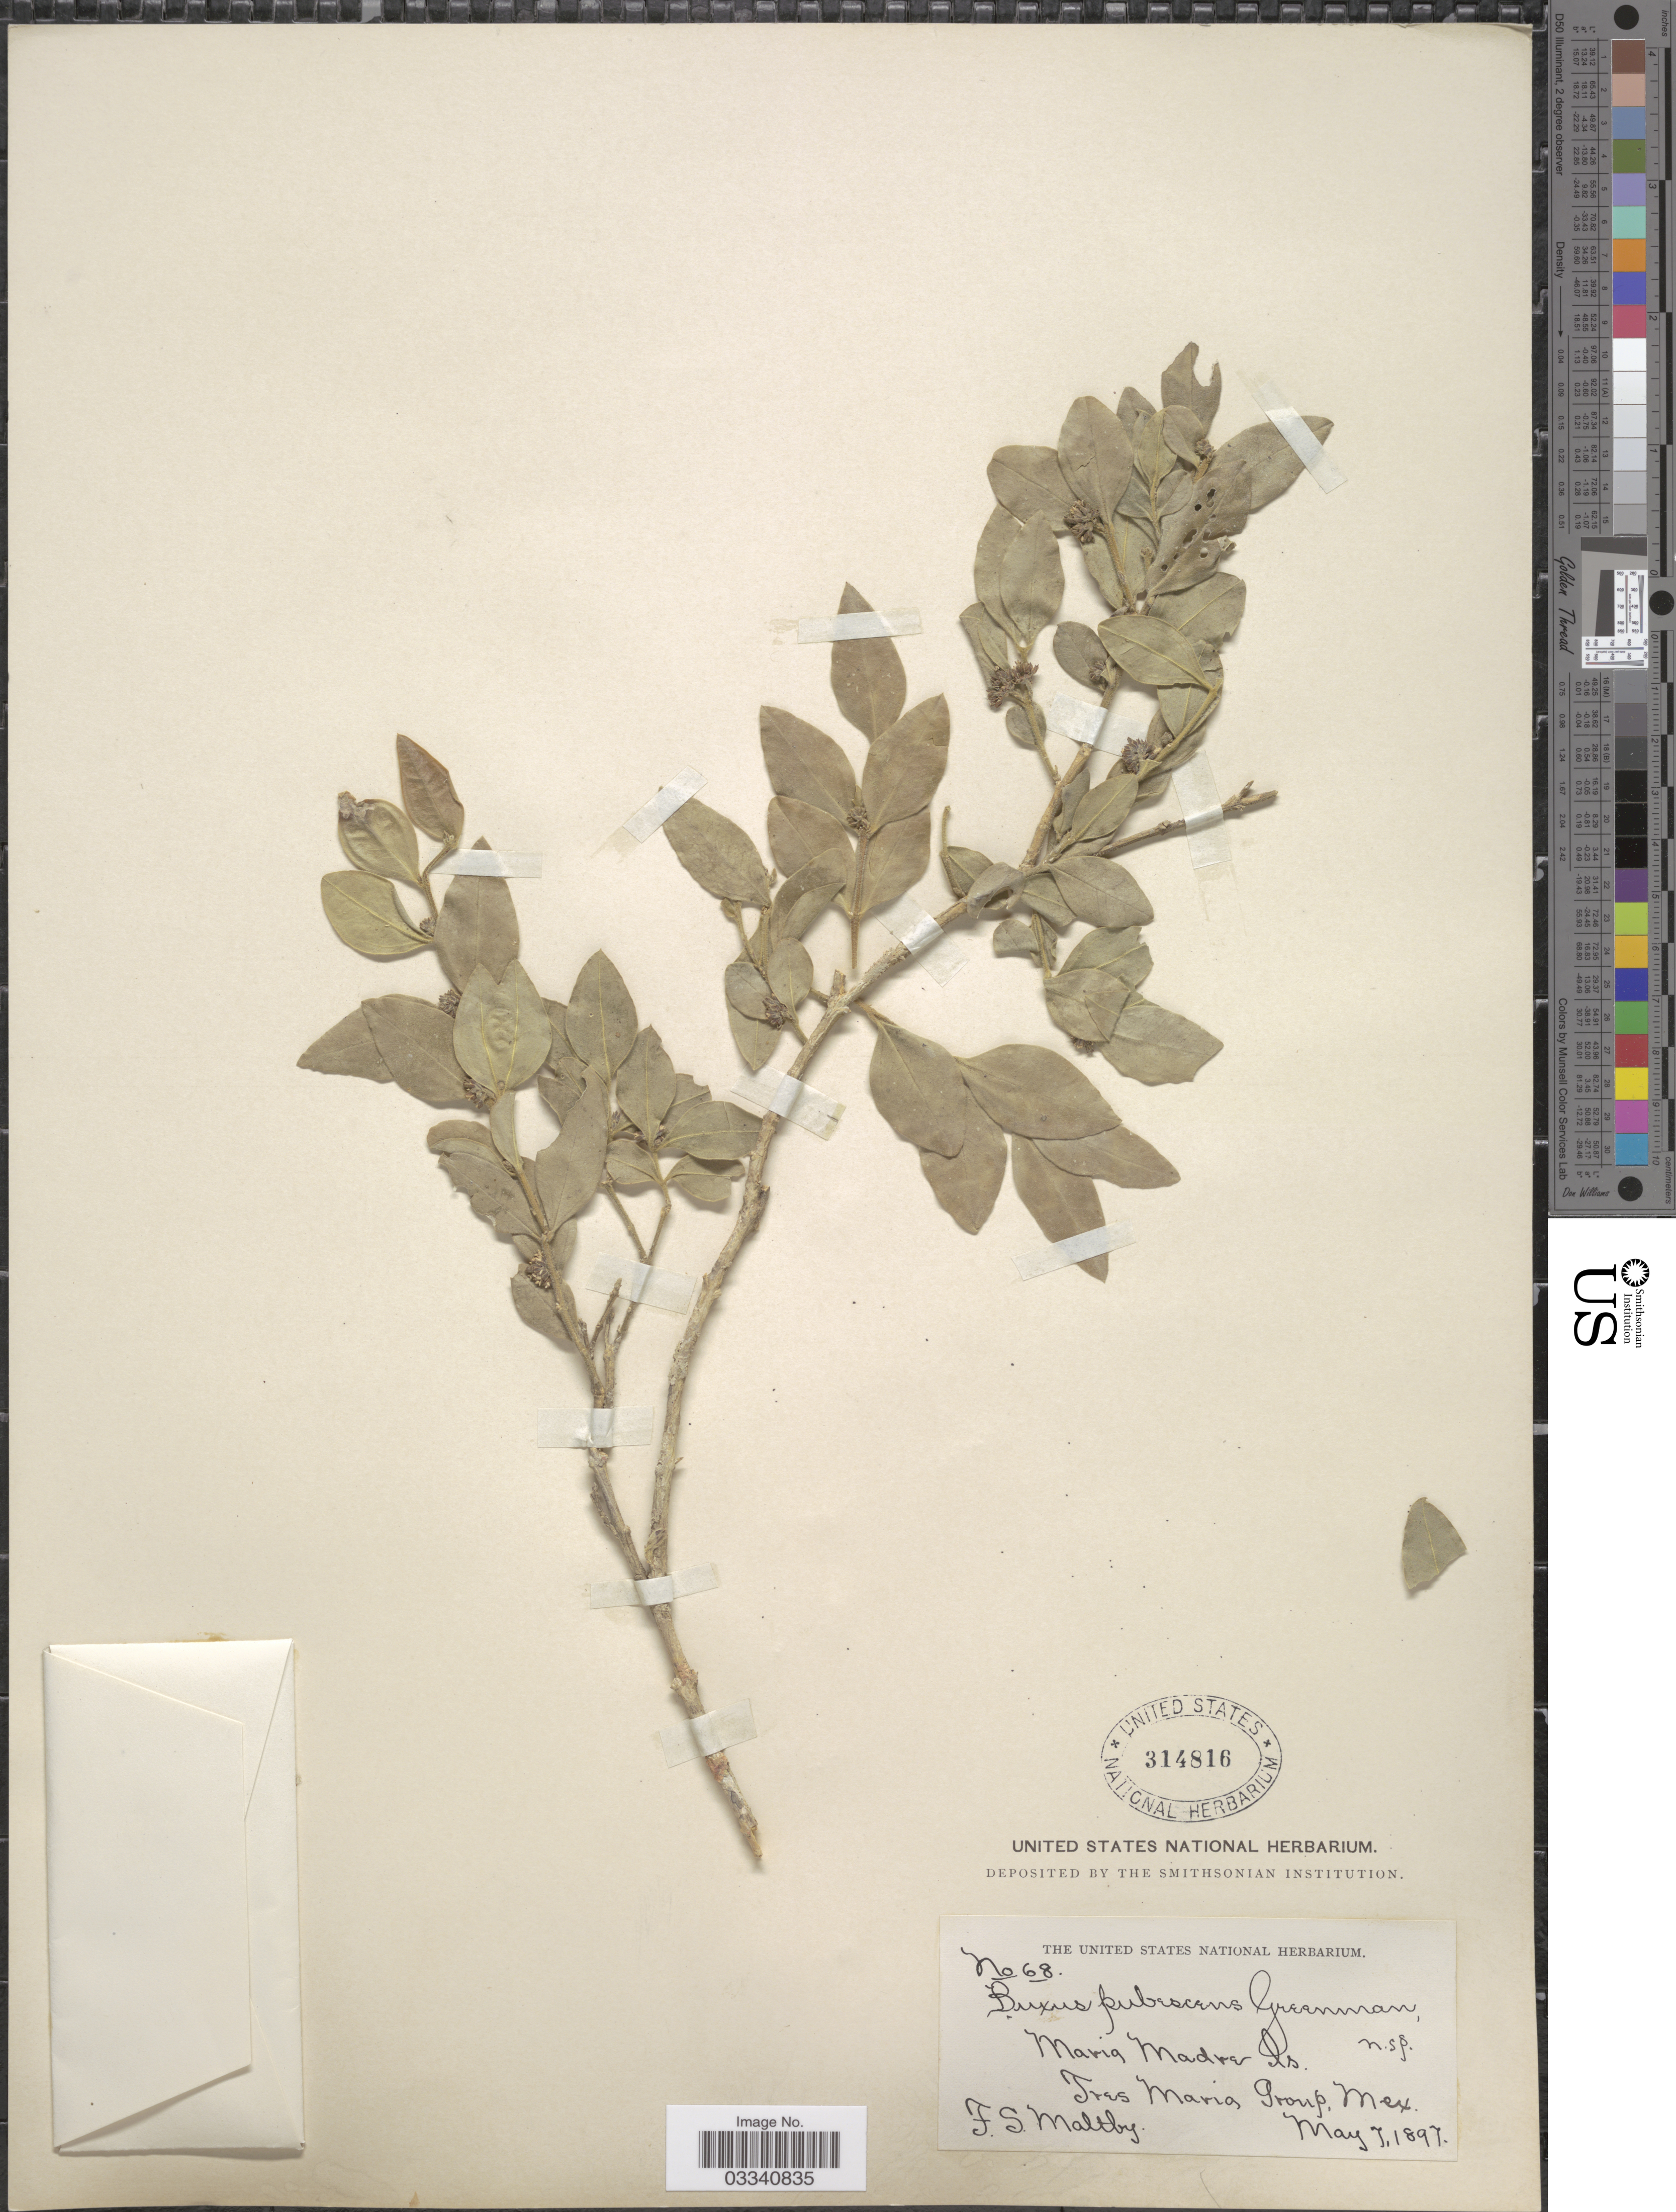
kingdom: Plantae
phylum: Tracheophyta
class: Magnoliopsida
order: Buxales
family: Buxaceae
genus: Buxus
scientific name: Buxus pubescens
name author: Greenm.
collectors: T. S. Maltby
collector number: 68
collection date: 1897-05-07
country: Mexico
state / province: Nayarit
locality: Maria Madre Is. Tres Maria Group.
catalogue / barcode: US 314816